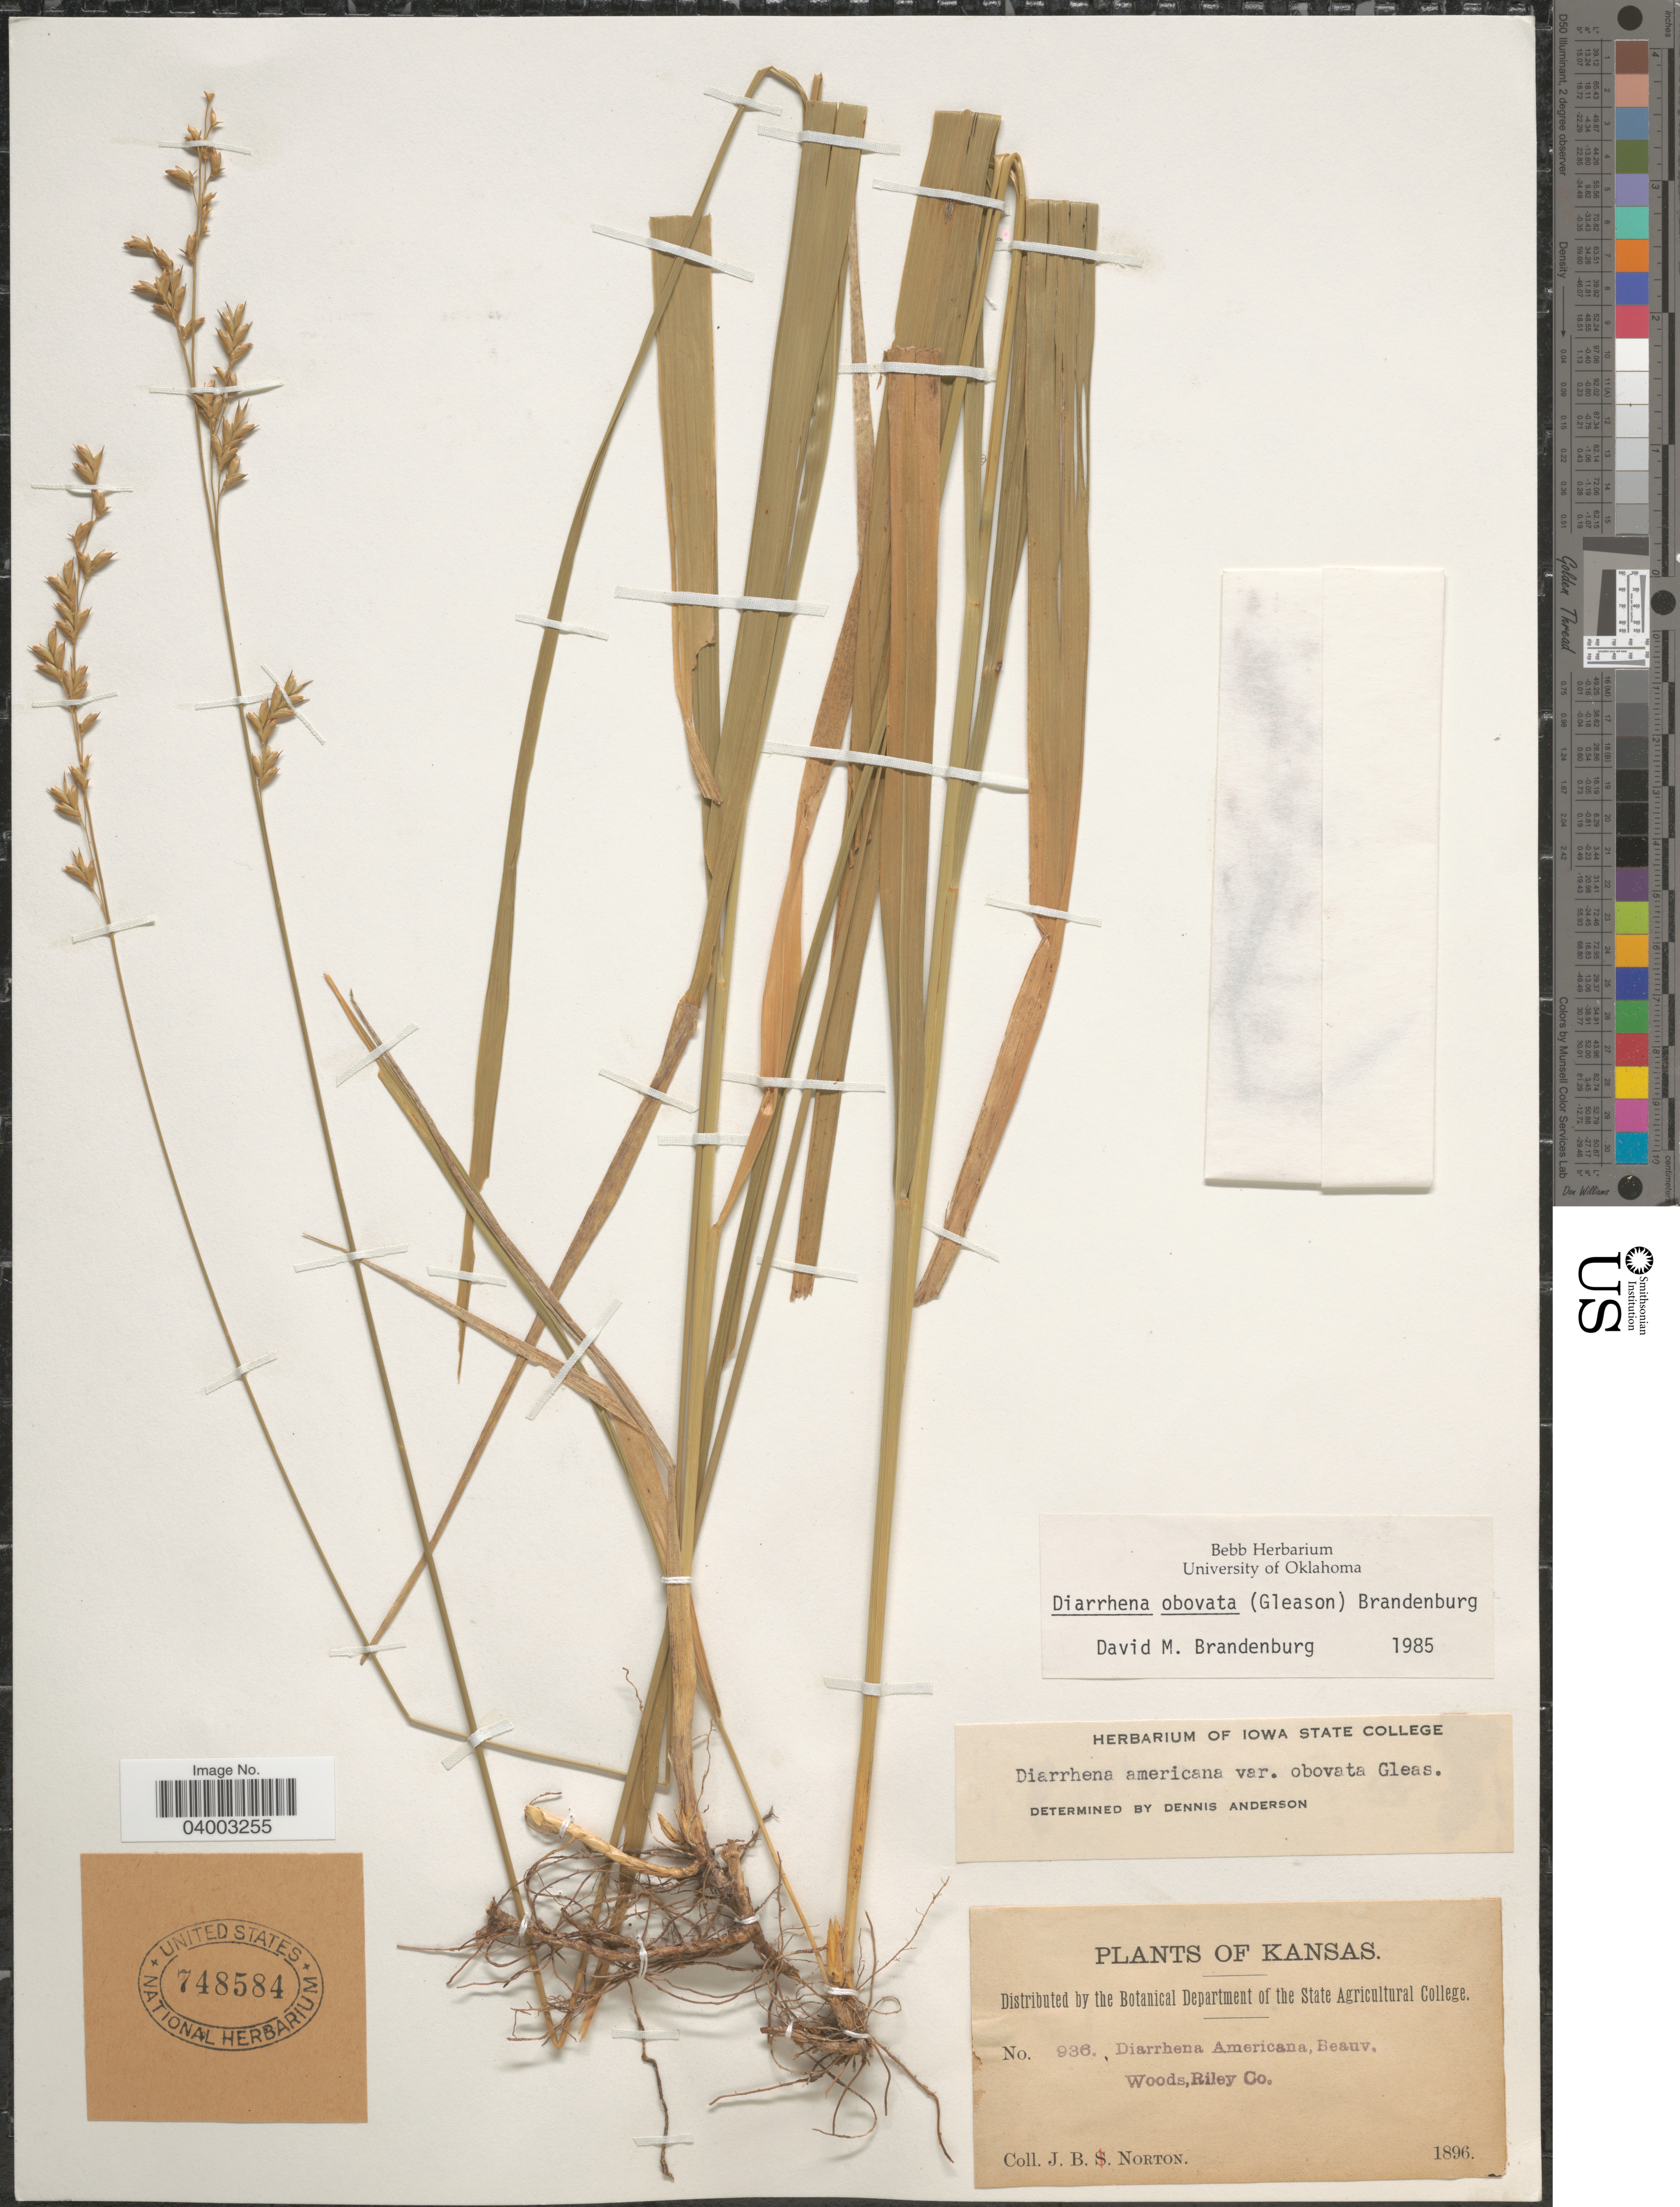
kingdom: Plantae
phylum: Tracheophyta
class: Liliopsida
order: Poales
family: Poaceae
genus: Diarrhena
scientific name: Diarrhena obovata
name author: (Gleason) Brandenburg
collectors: J. B. Norton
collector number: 936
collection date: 1896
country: United States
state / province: Kansas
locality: Woods, Riley Co.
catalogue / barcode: US 748584